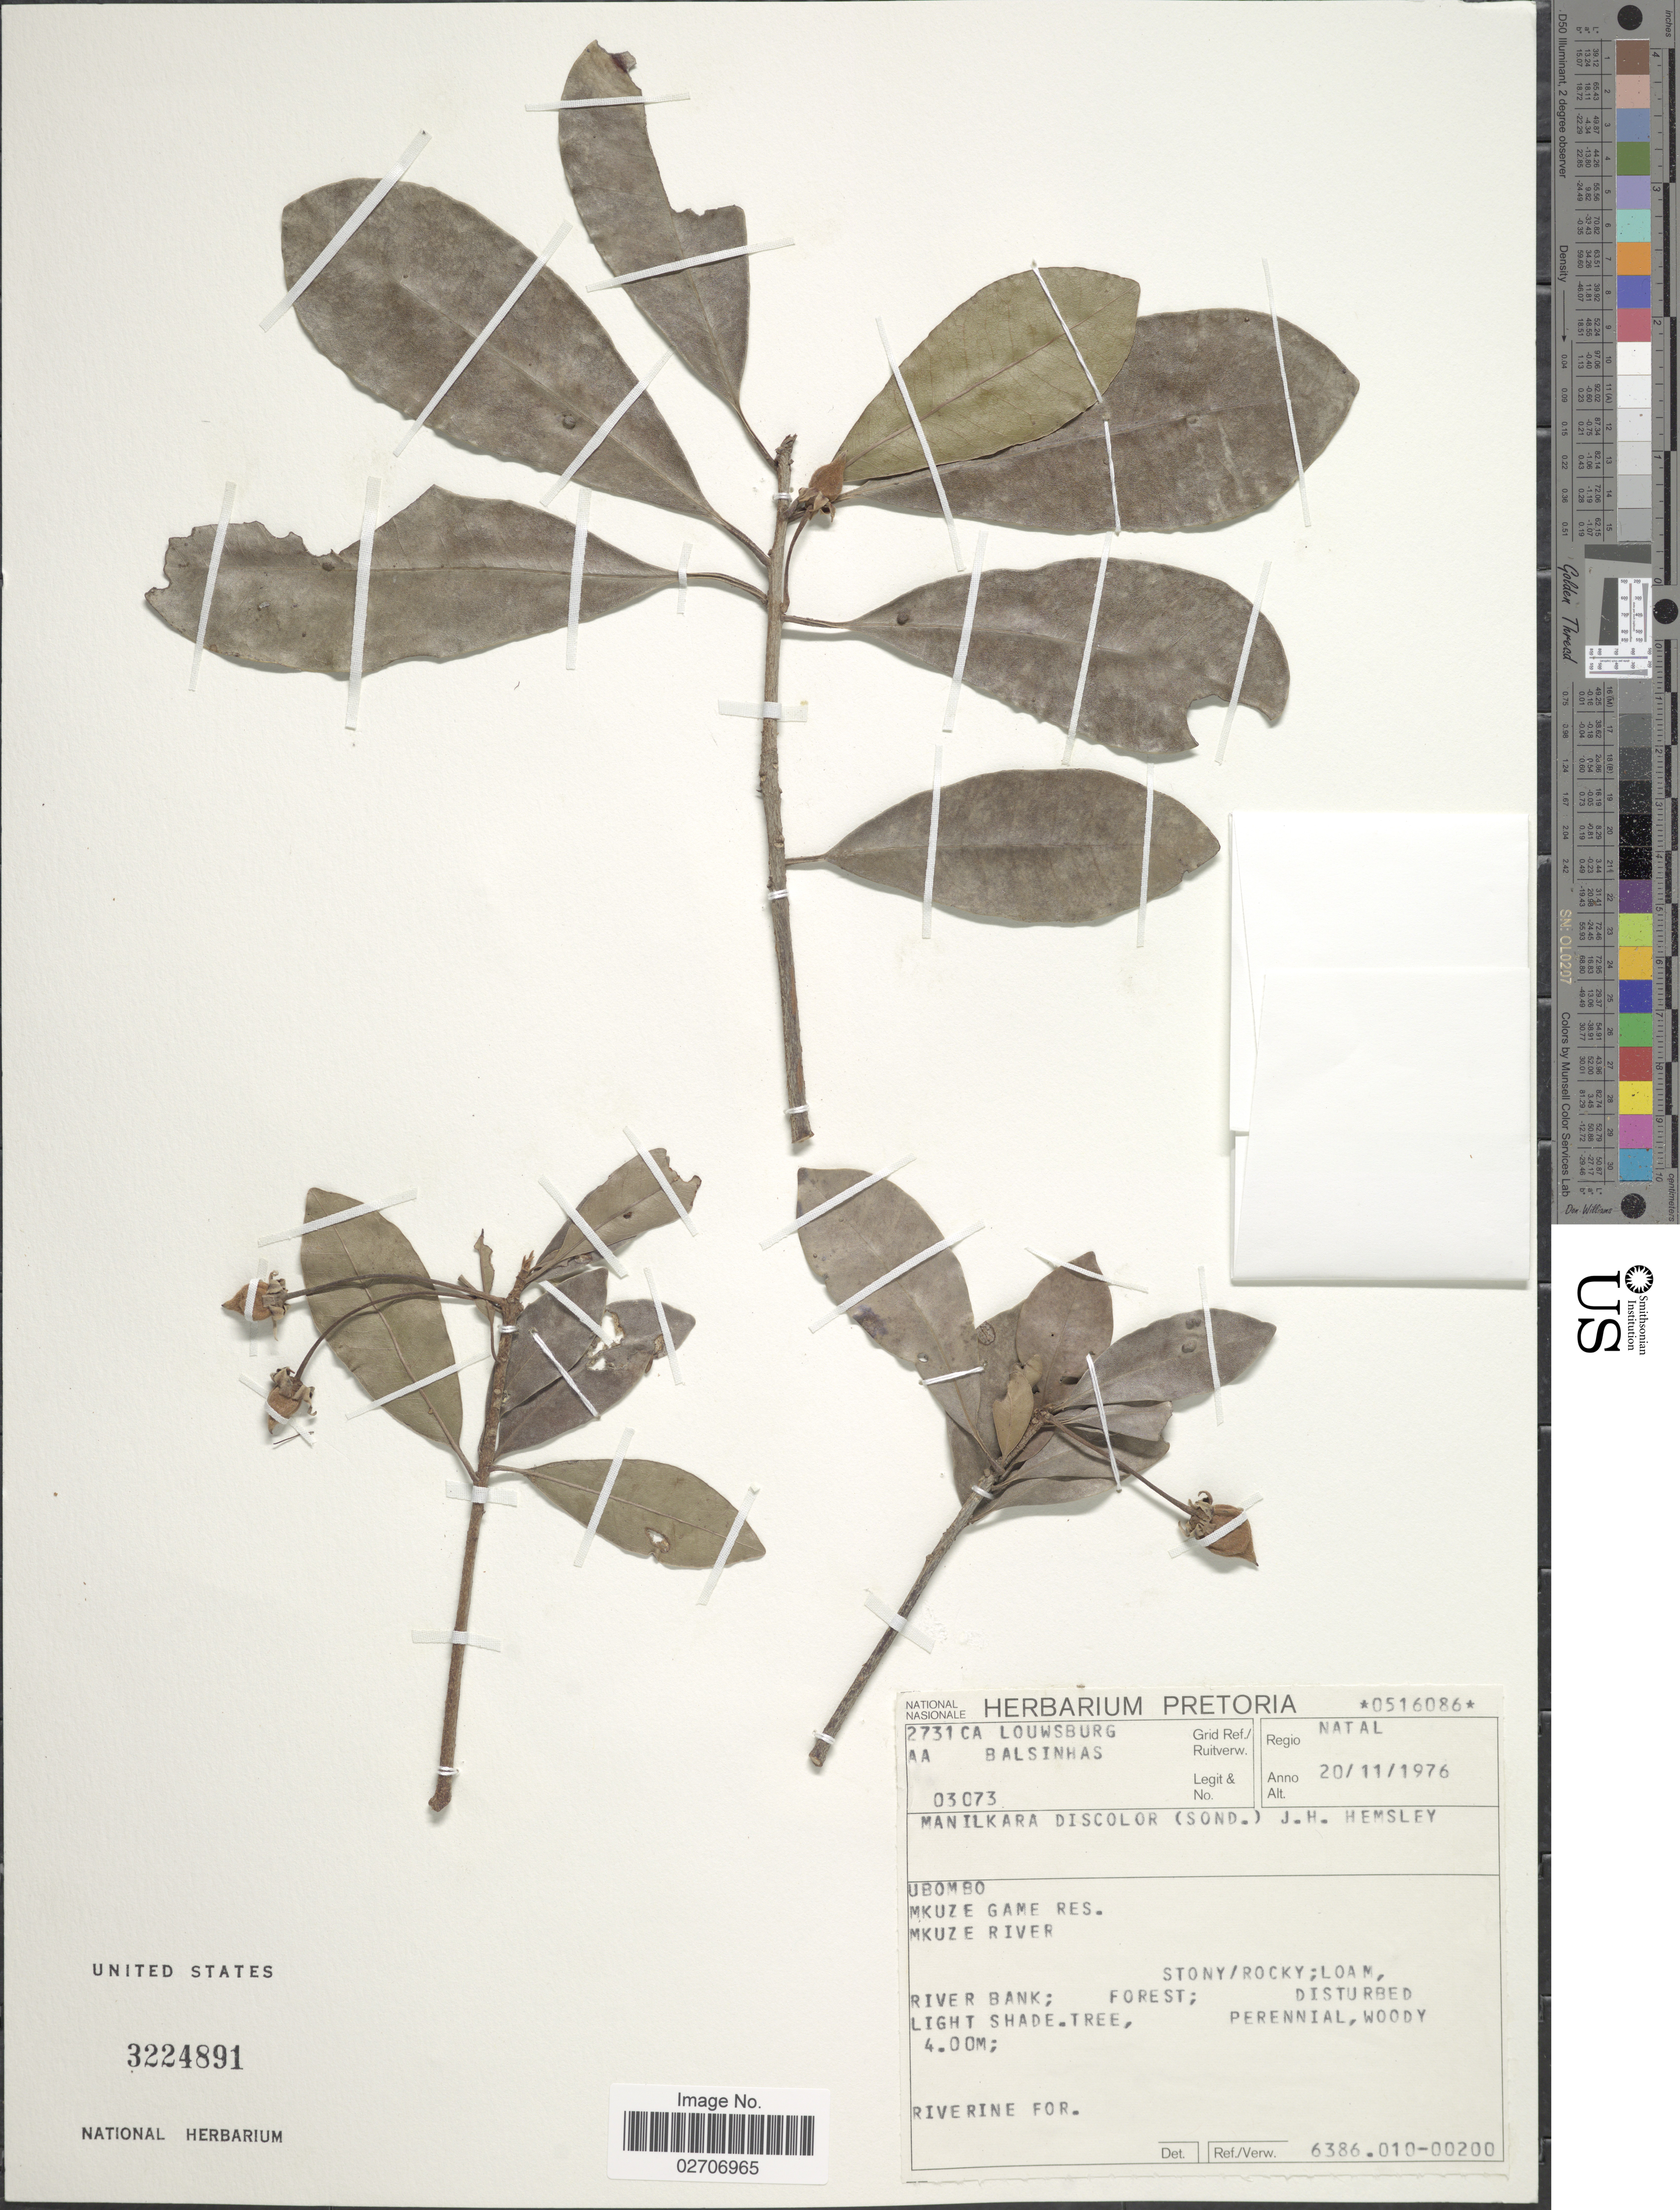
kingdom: Plantae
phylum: Tracheophyta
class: Magnoliopsida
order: Ericales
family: Sapotaceae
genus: Manilkara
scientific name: Manilkara discolor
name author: (Sond.) J.H. Hemsl.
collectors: A. A. Balsinhas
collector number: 03073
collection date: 1976-11-20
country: South Africa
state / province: KwaZulu-Natal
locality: Regio Natal, Ubombo, Mkuze Game Res. Mkuze River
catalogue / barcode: US 3224891